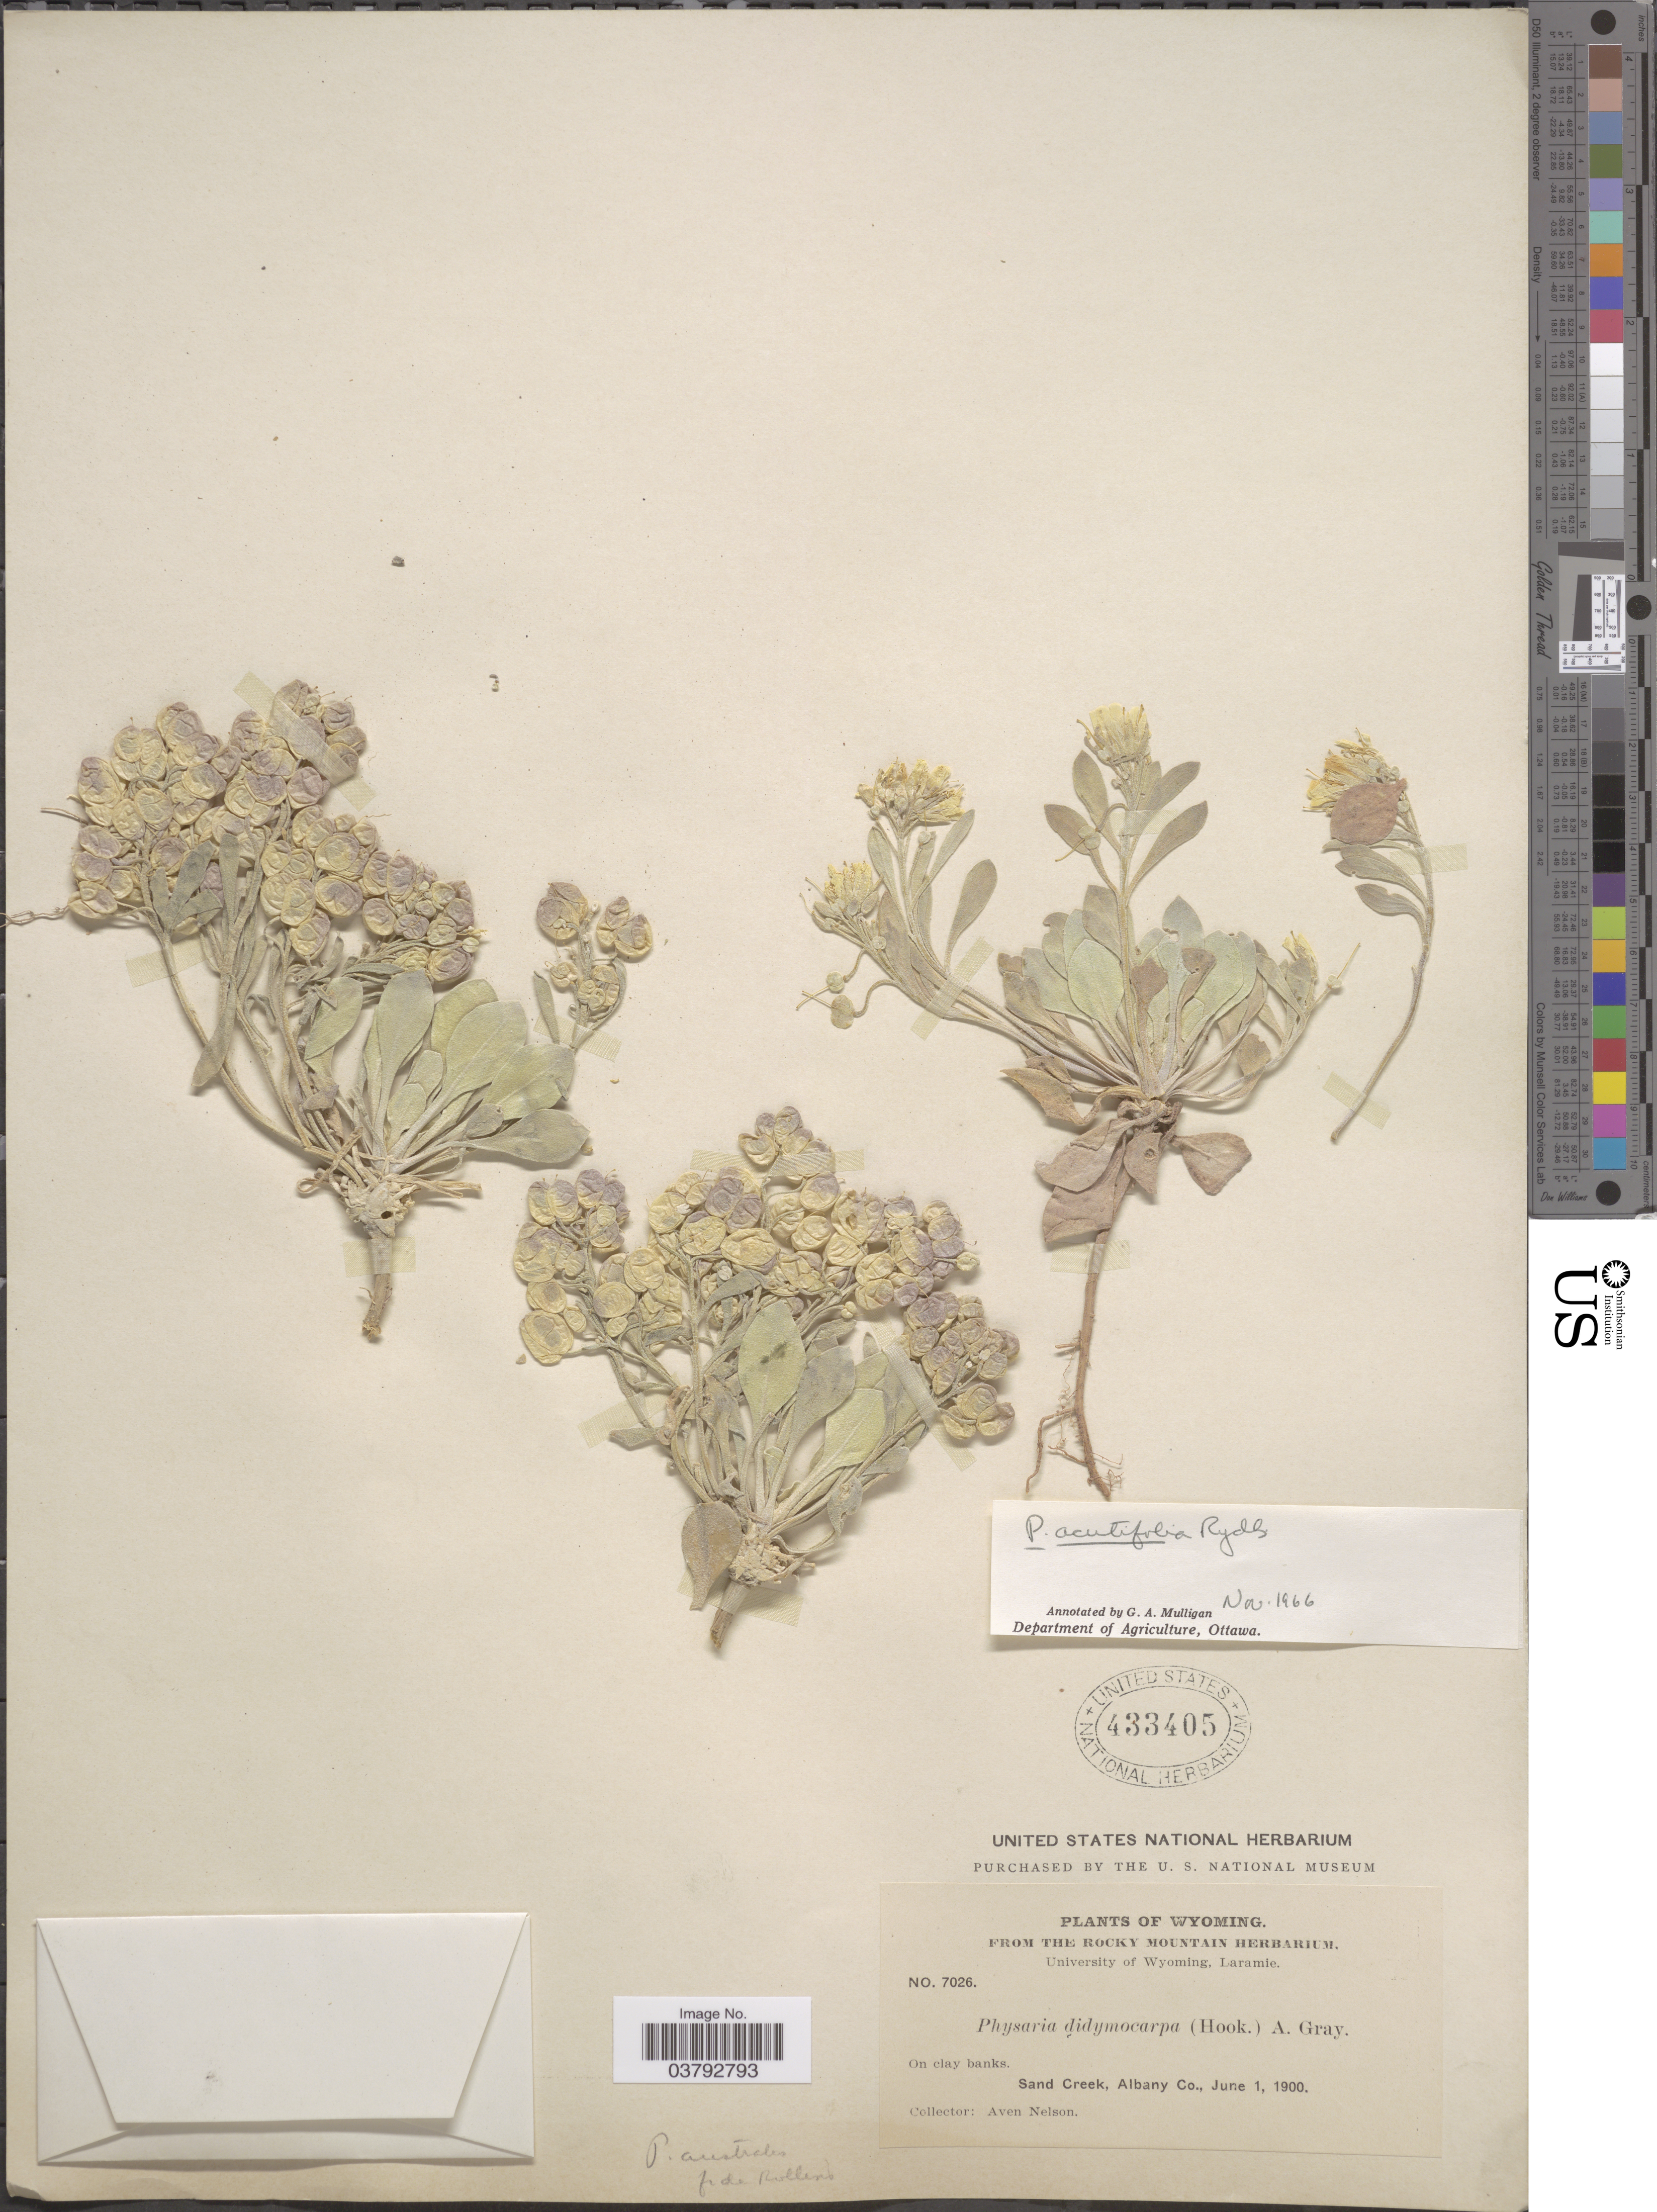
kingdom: Plantae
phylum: Tracheophyta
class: Magnoliopsida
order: Brassicales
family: Brassicaceae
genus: Physaria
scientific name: Physaria acutifolia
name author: Rydb.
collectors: A. Nelson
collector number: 7026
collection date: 1900-06-01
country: United States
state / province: Wyoming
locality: Sand Creek, Albany Co.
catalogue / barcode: US 433405